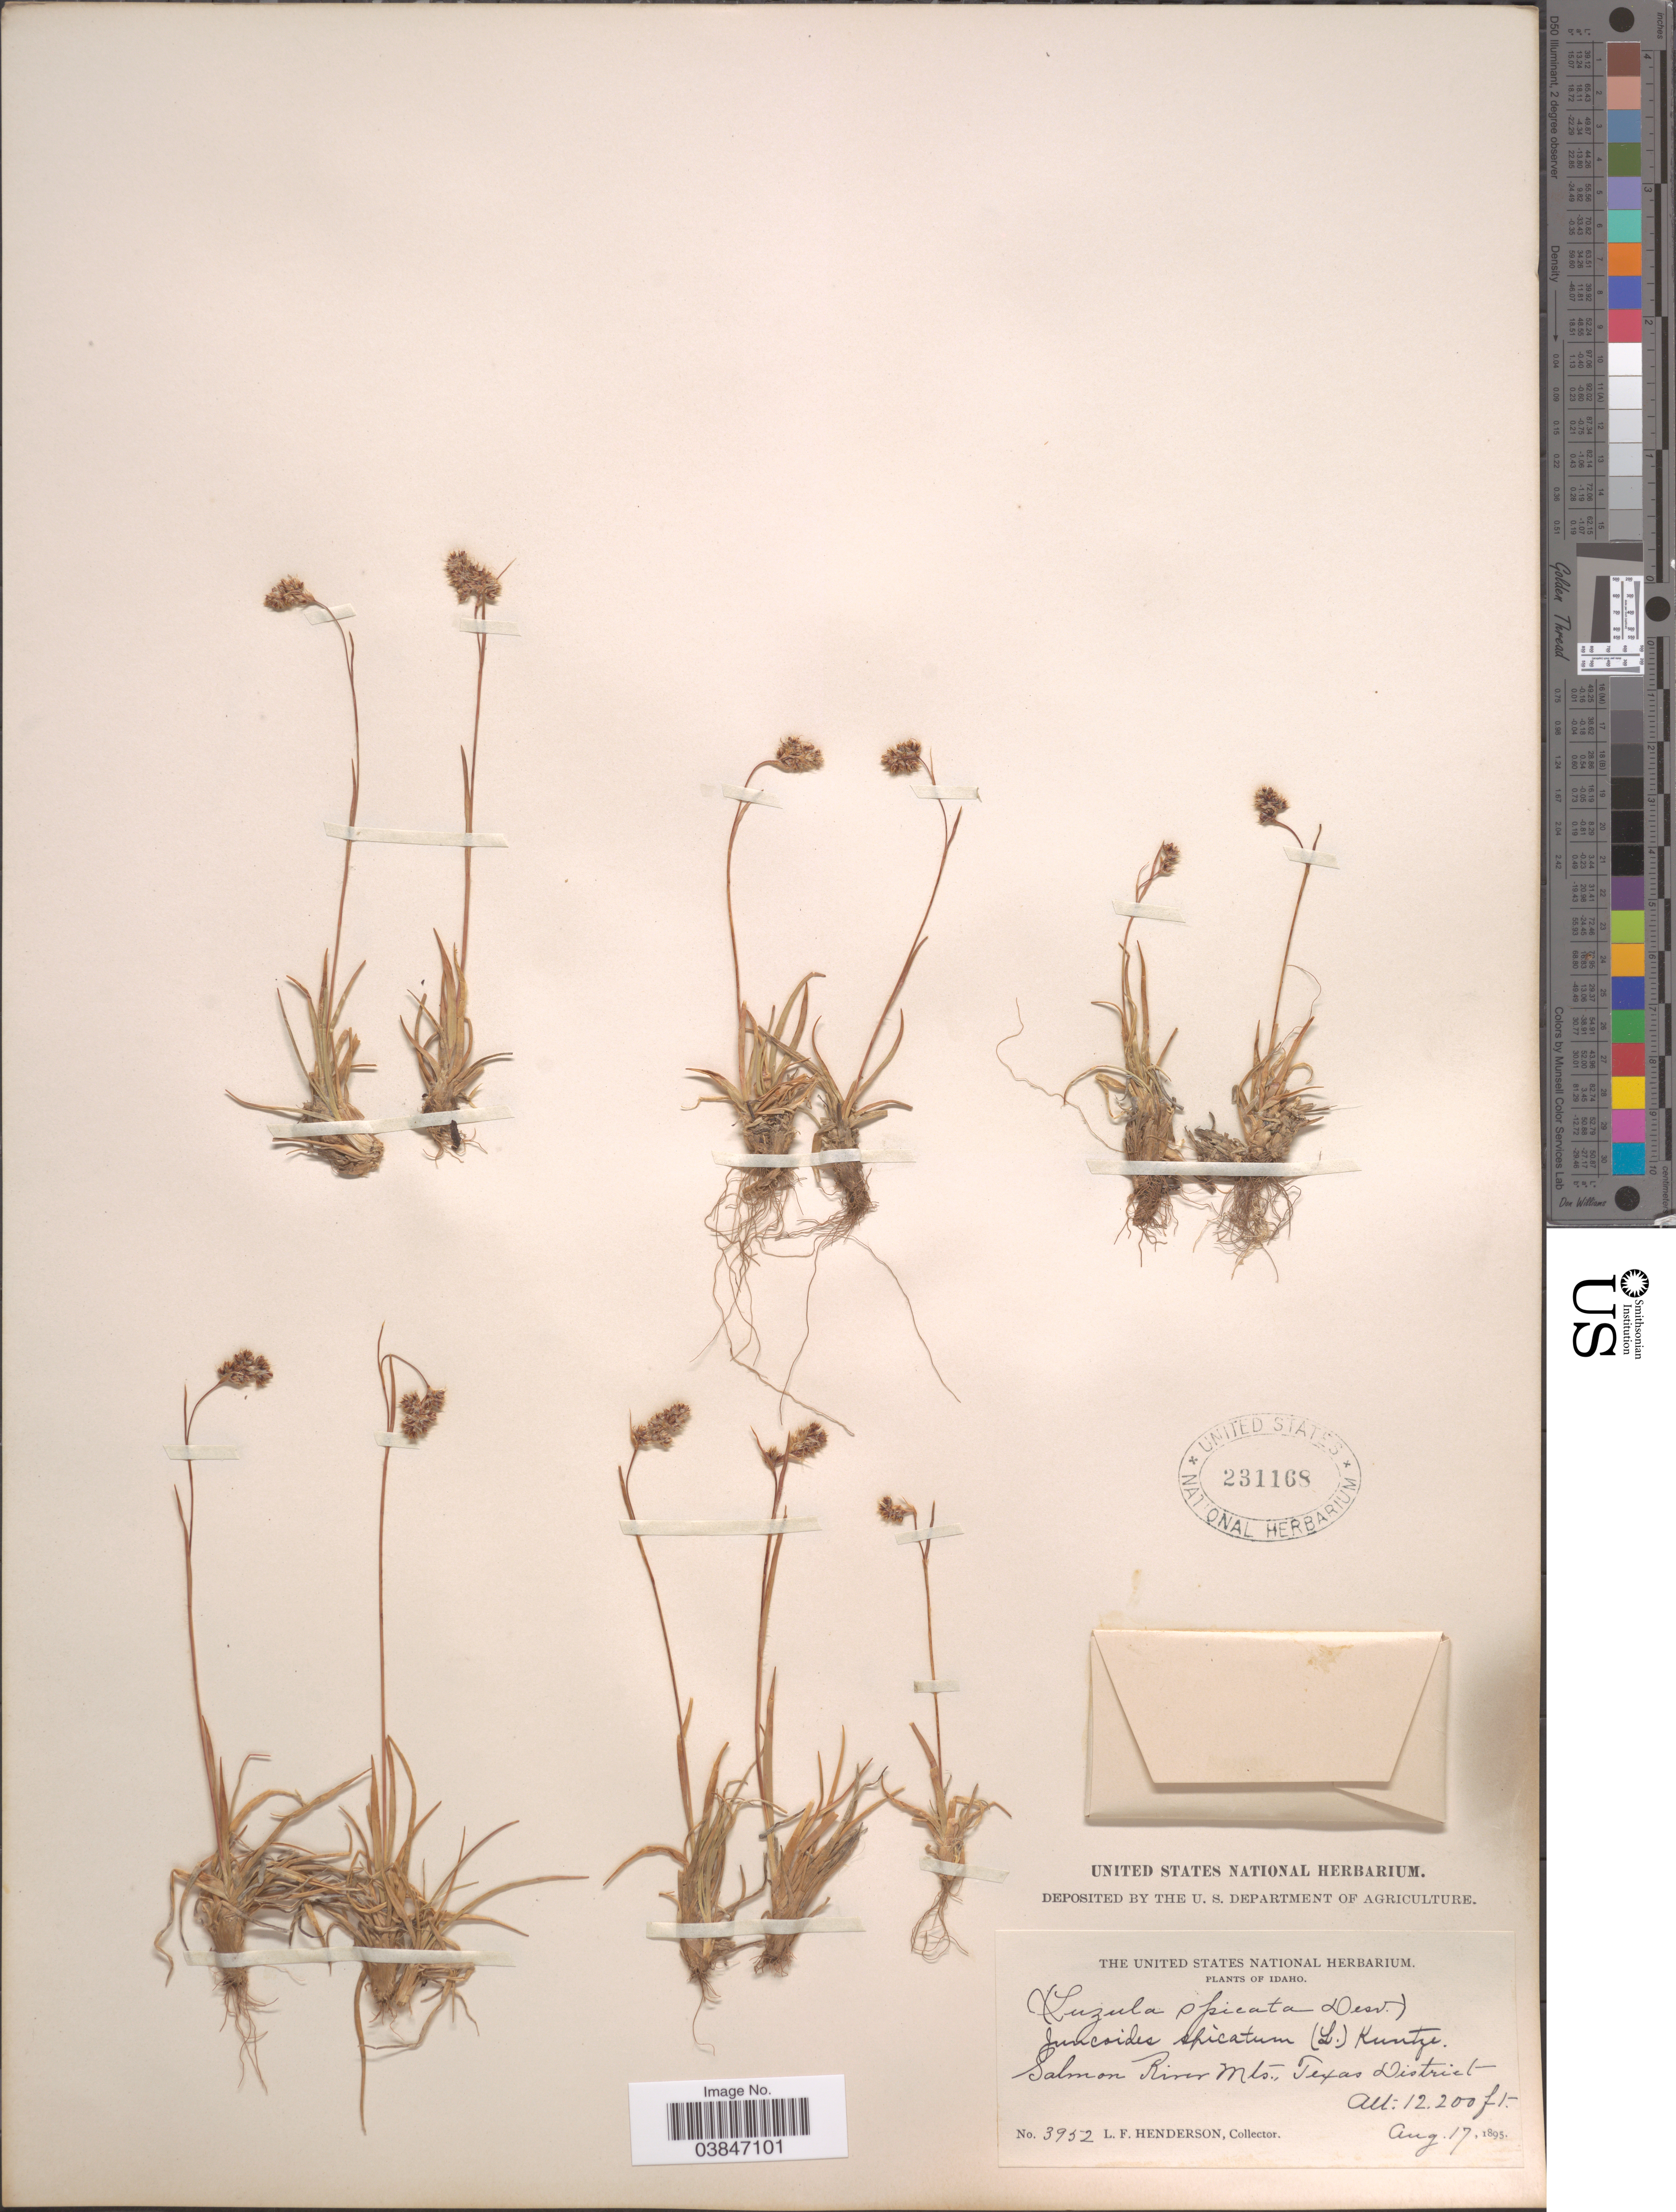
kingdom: Plantae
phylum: Tracheophyta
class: Liliopsida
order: Poales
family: Juncaceae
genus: Luzula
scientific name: Luzula spicata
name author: (L.) DC.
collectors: L. Henderson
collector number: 3952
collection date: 1895-08-17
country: United States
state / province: Idaho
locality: Salmon River Mts., Texas District.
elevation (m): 3719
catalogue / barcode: US 231168